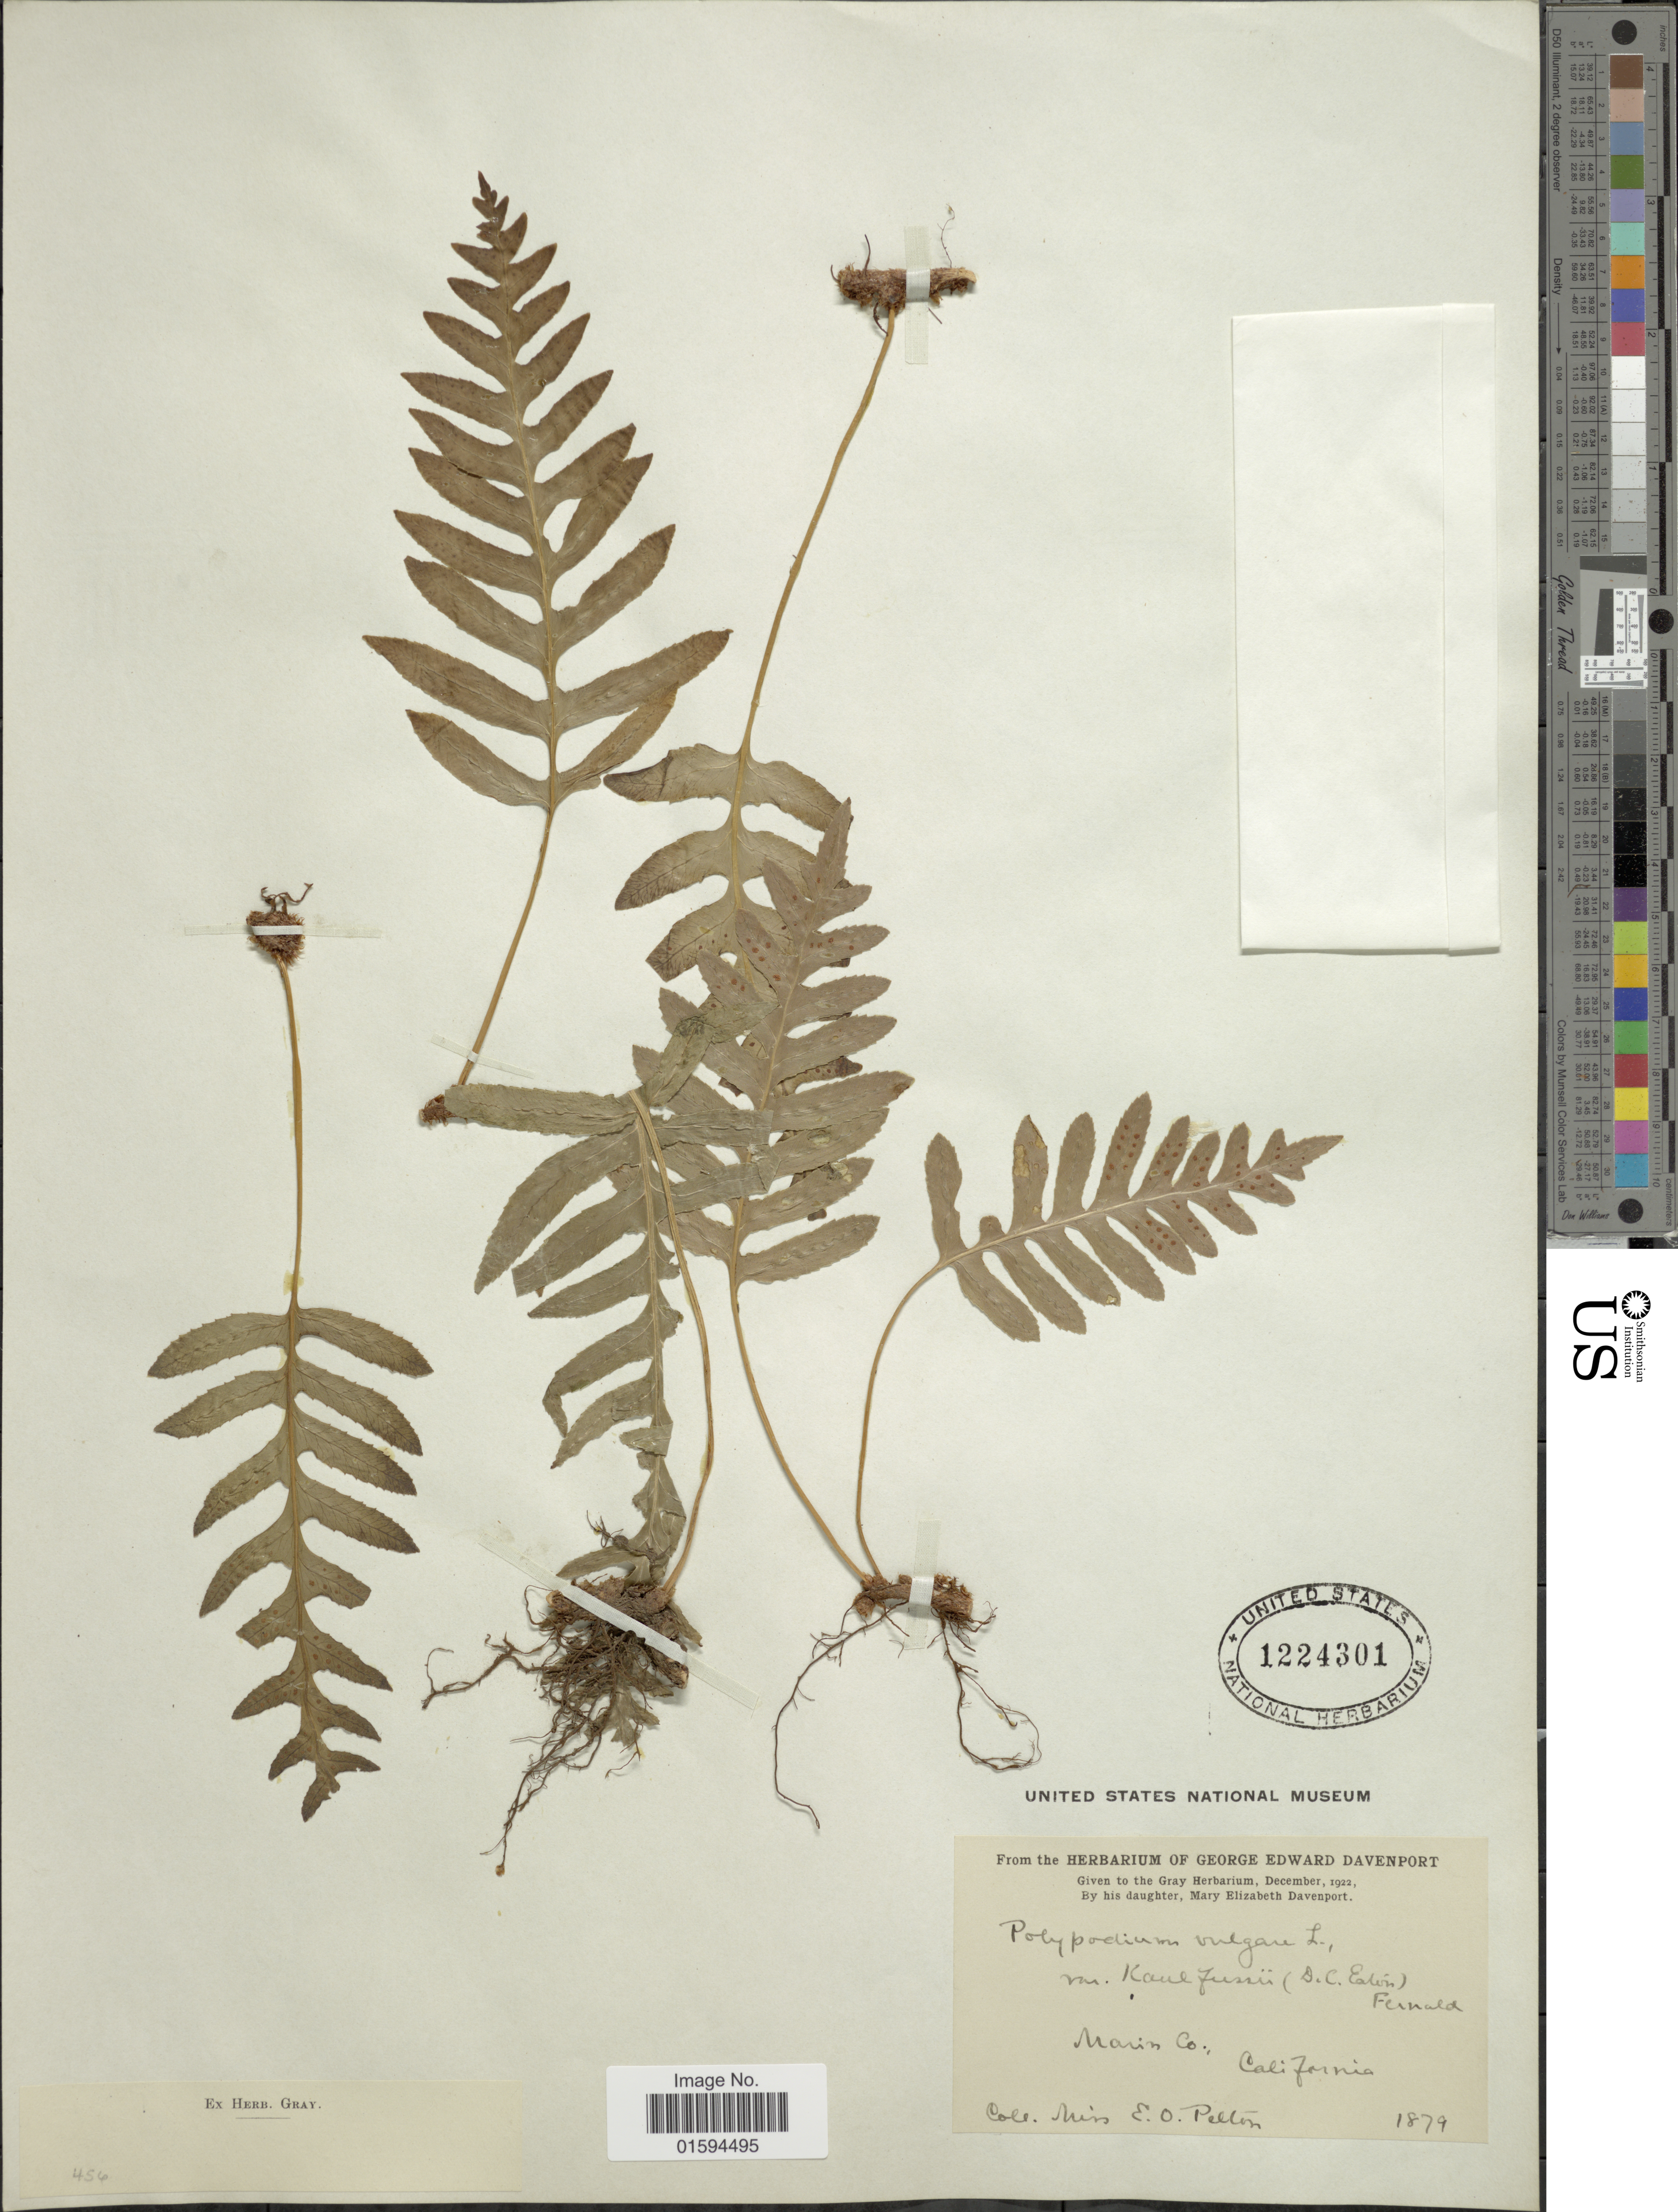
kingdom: Plantae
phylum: Tracheophyta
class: Polypodiopsida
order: Polypodiales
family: Polypodiaceae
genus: Polypodium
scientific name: Polypodium californicum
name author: Kaulf.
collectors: E. Pelton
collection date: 1878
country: United States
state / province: California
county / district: Marin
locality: Marin Co.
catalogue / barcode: US 1224301